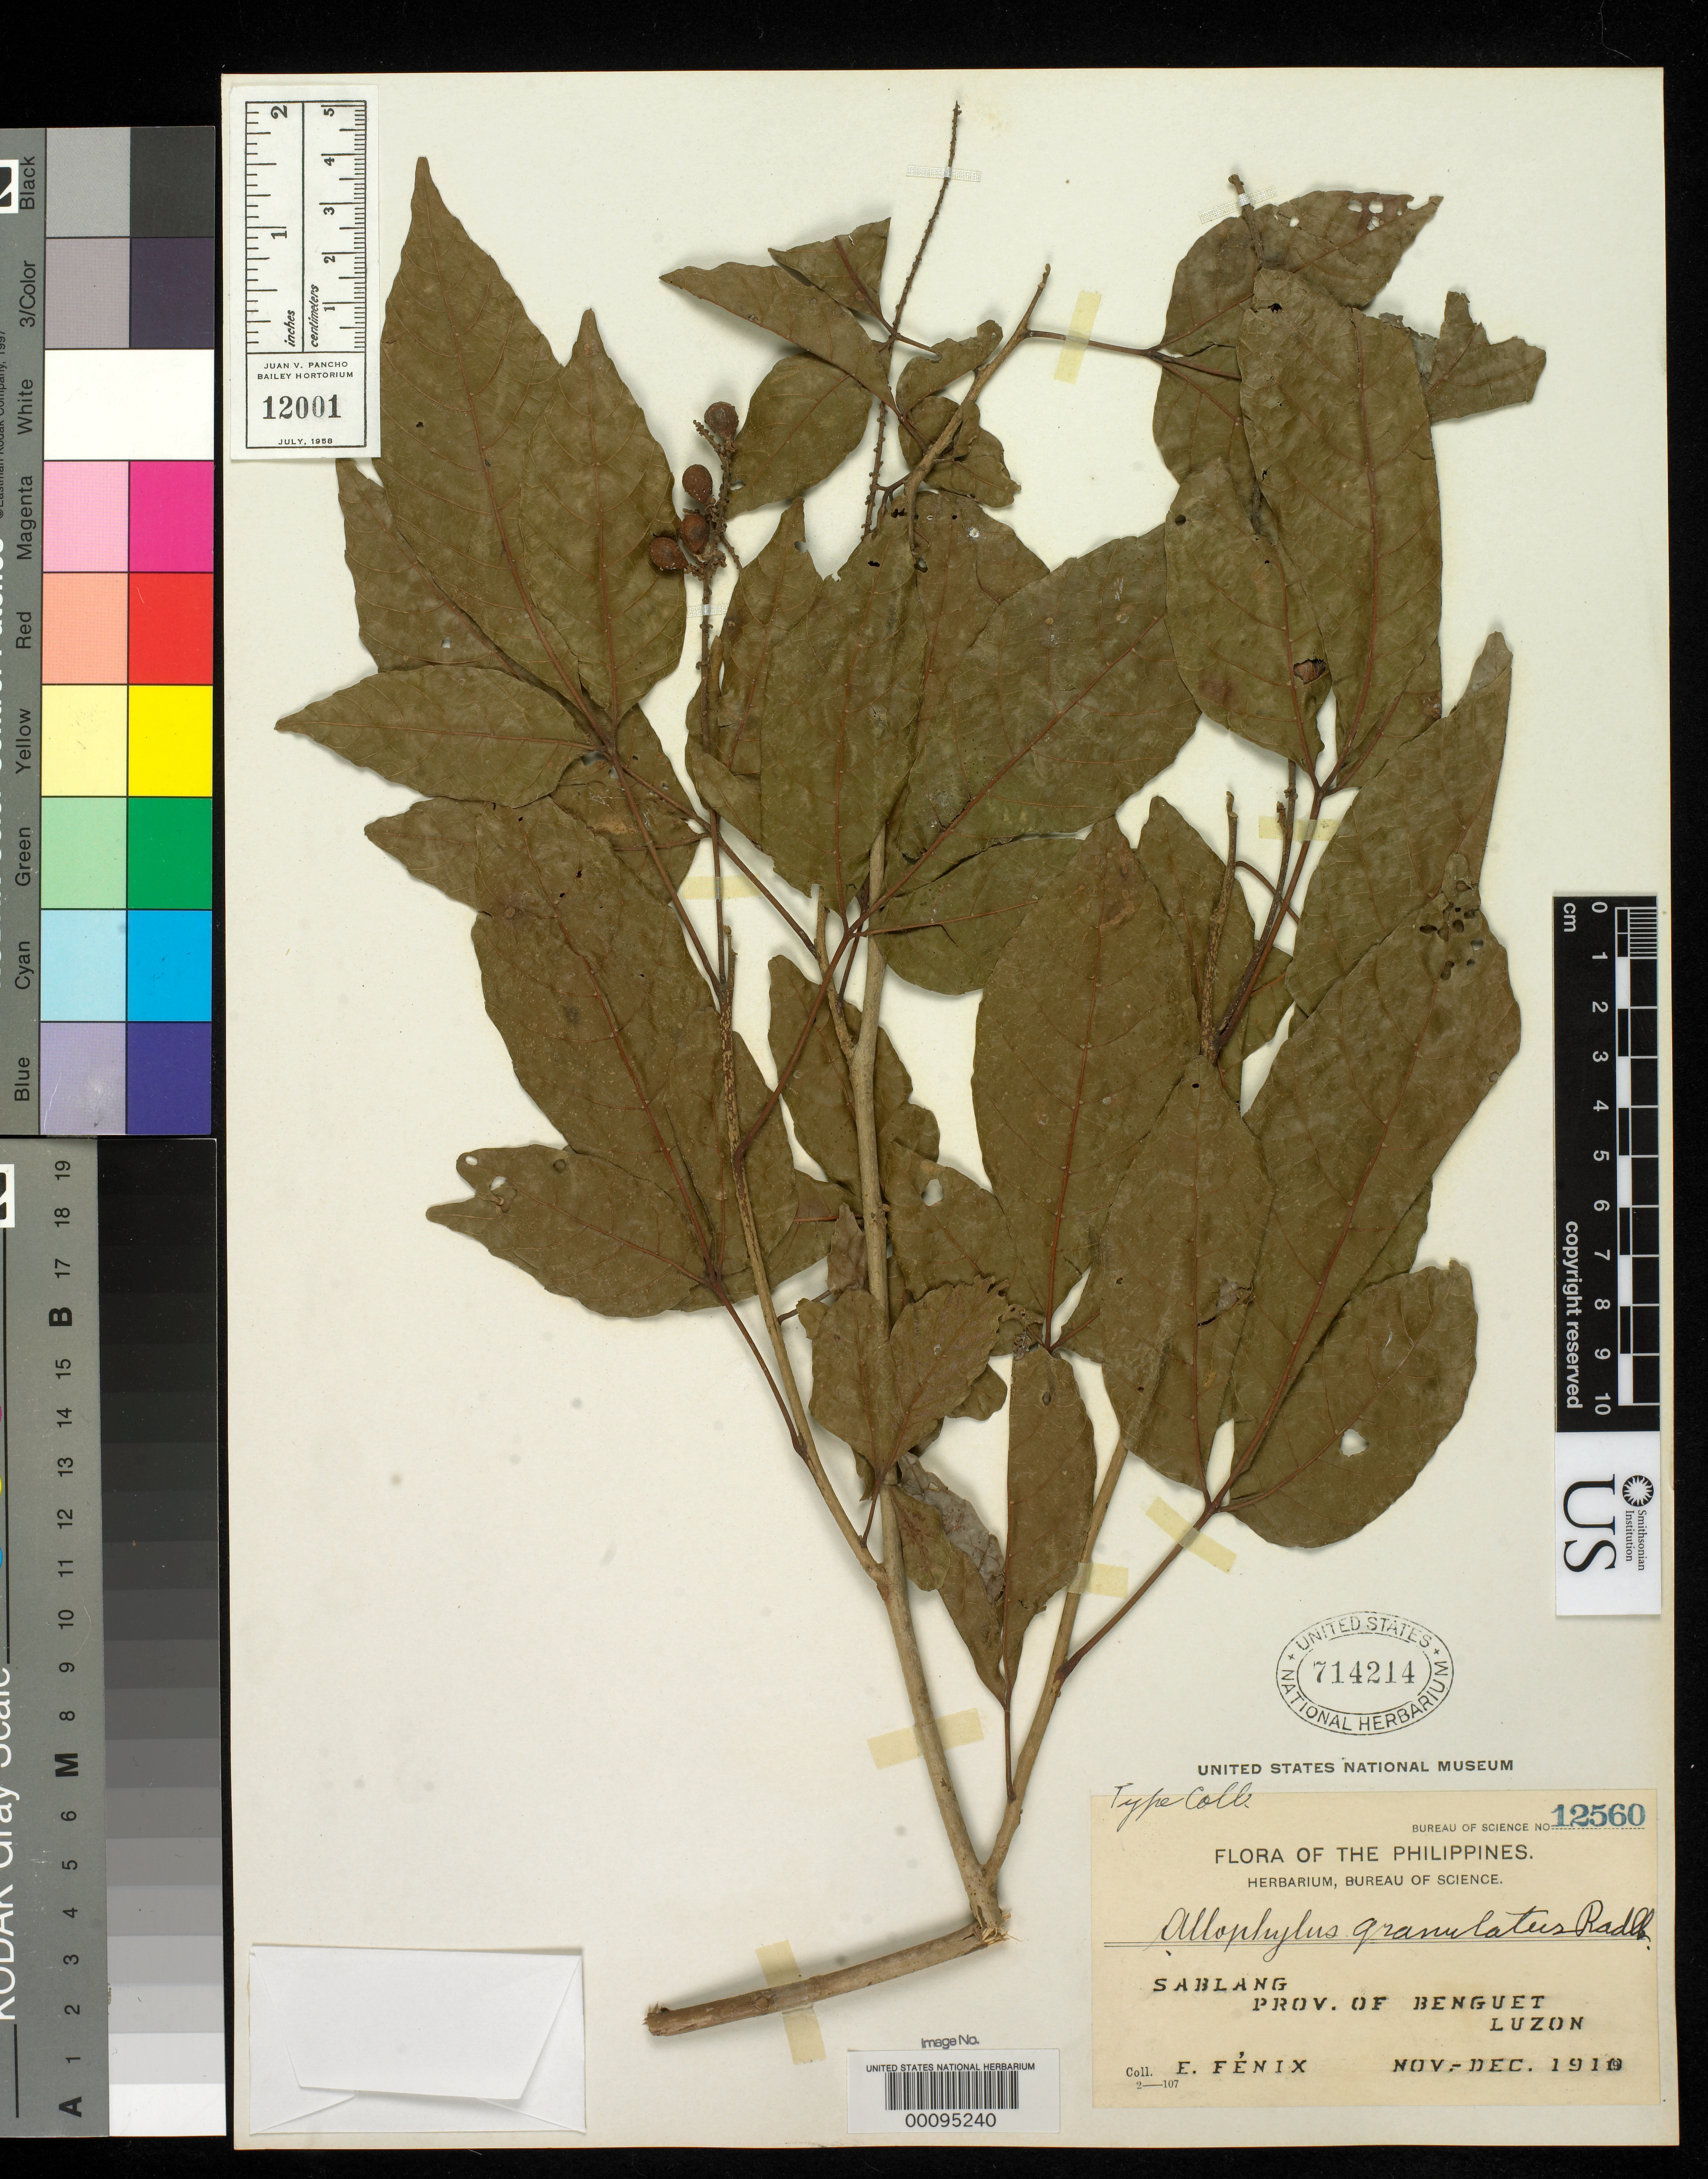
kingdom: Plantae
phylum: Tracheophyta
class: Magnoliopsida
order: Sapindales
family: Sapindaceae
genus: Allophylus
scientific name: Allophylus granulatus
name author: Radlk.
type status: Isotype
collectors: E. Fénix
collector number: Bur. Sci. 12560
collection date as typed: Nov 1910 to -- Dec 1910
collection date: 1910-11/1910-12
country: Philippines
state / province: Cordillera (Administrative Region)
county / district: Benguet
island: Luzon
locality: Sablan.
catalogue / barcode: US 714214